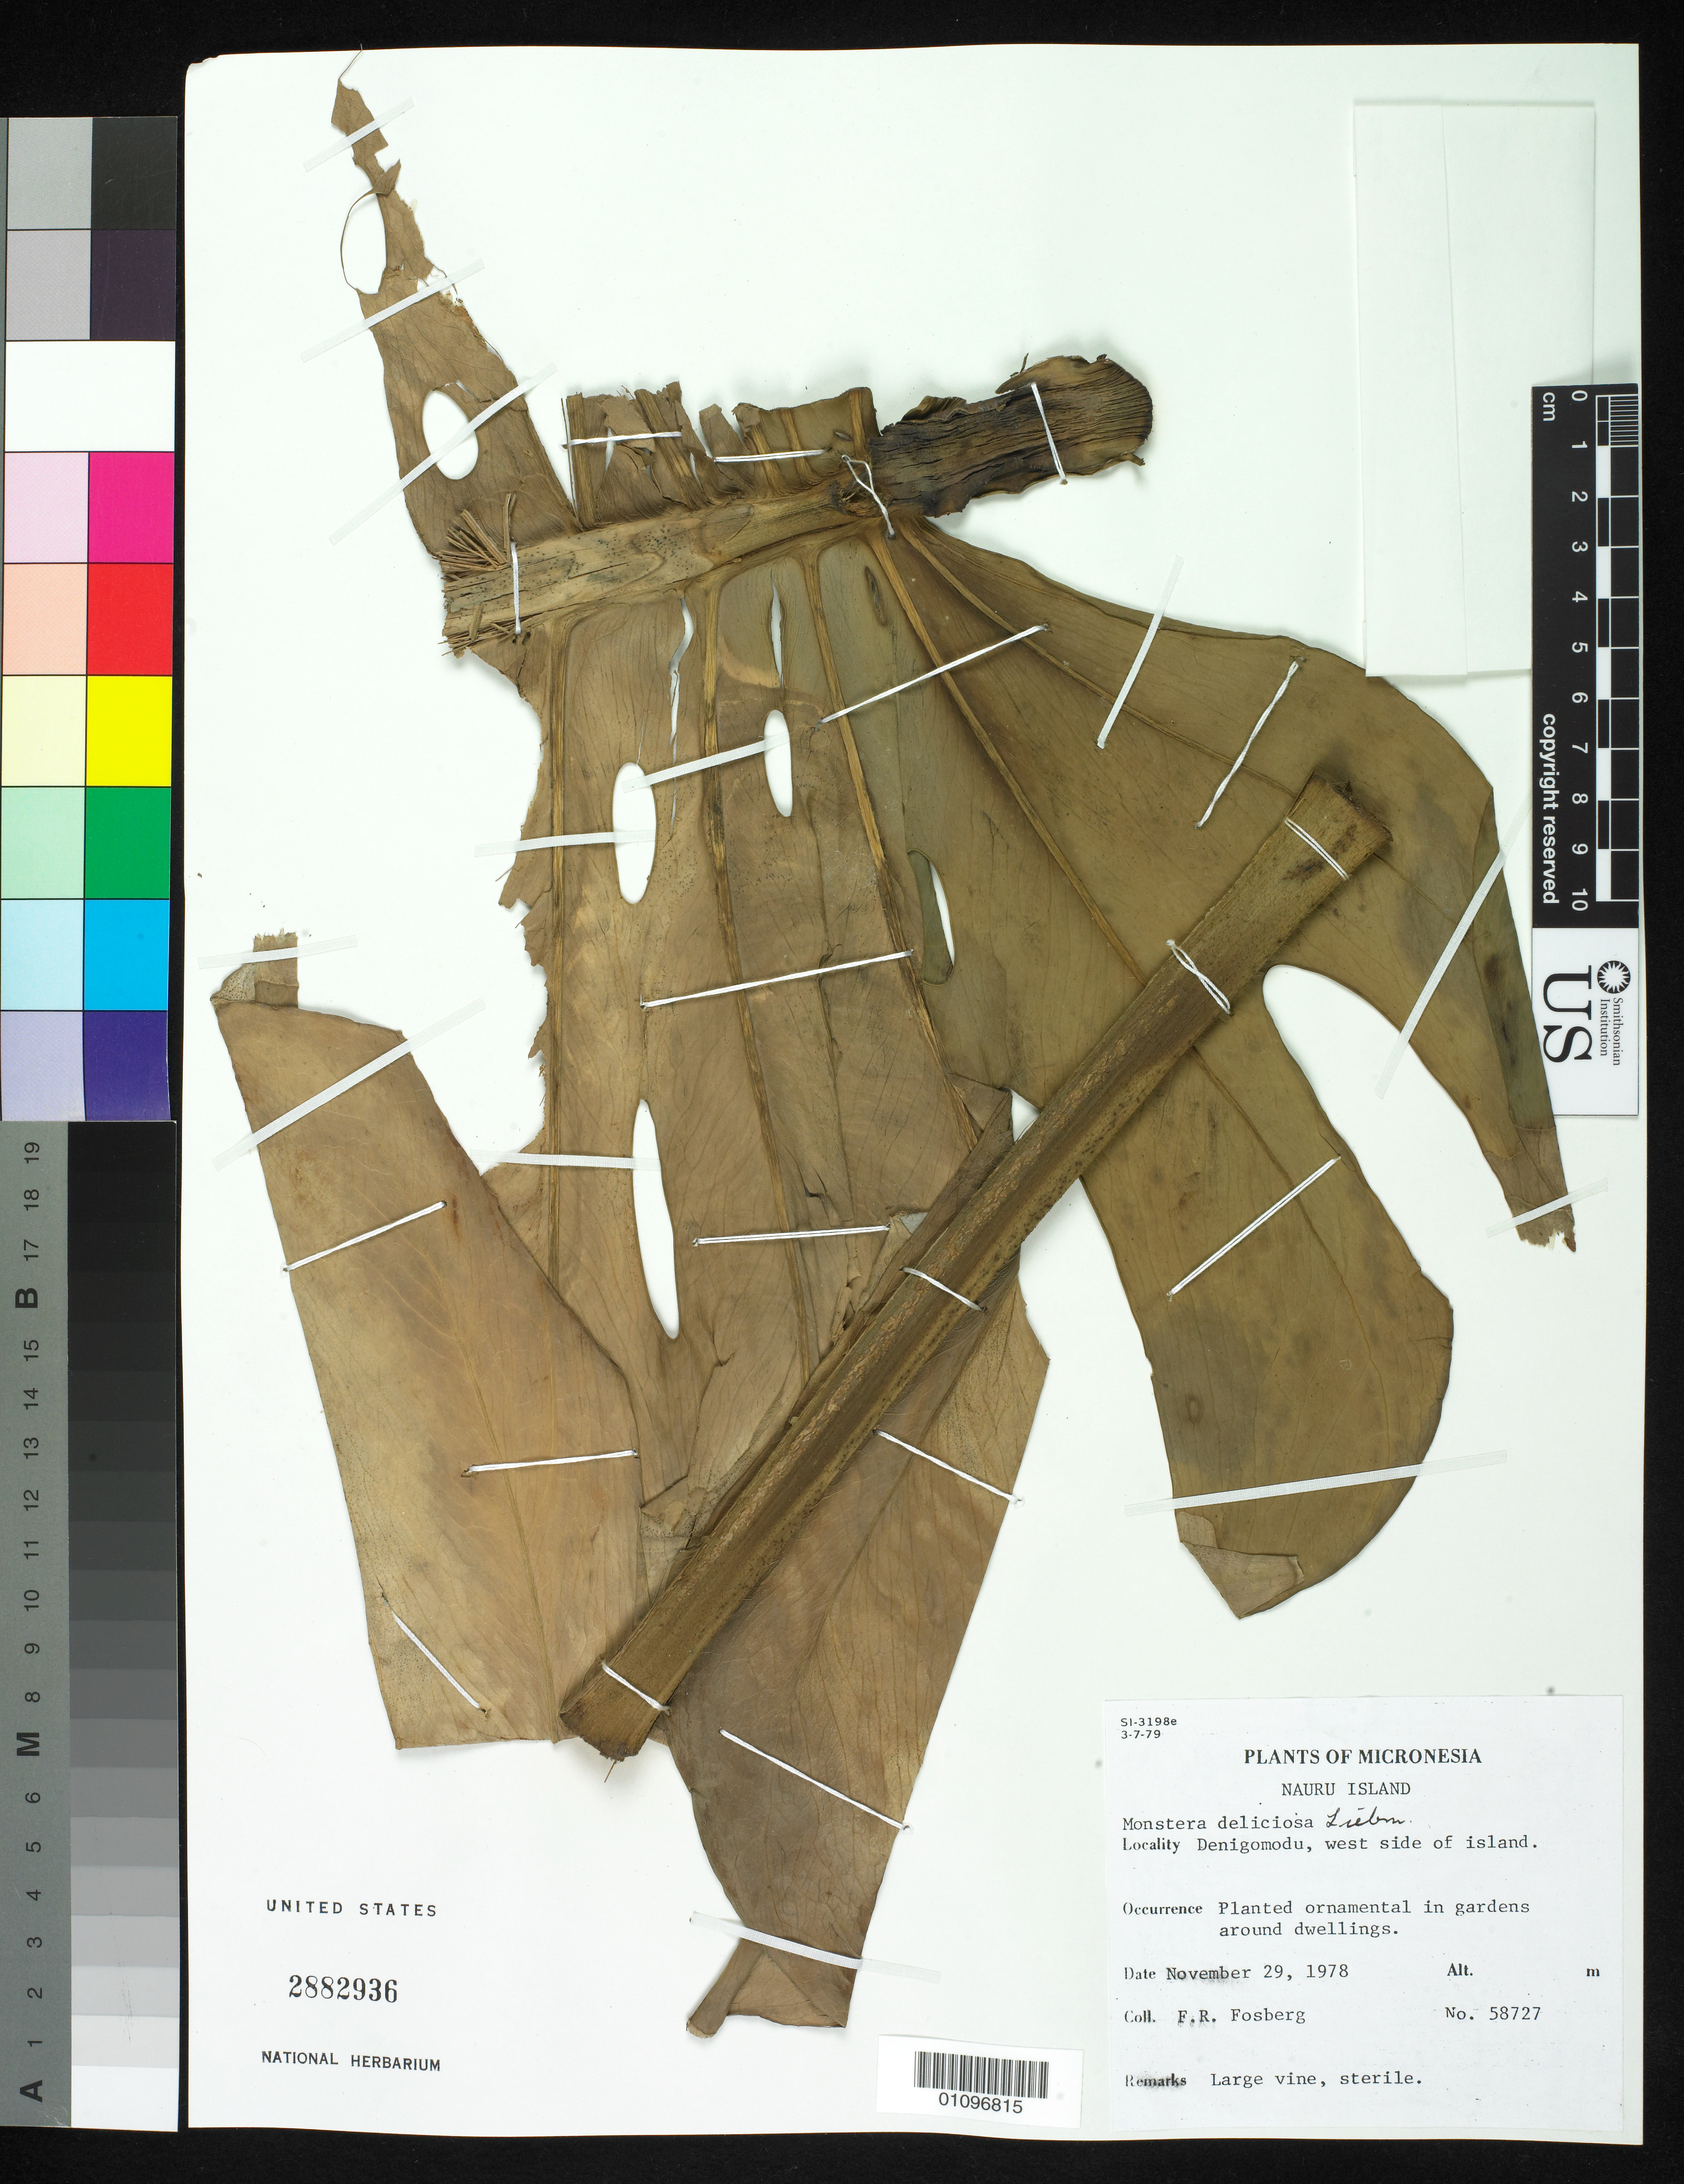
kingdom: Plantae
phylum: Tracheophyta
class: Liliopsida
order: Alismatales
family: Araceae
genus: Monstera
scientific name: Monstera deliciosa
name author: Liebm.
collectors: F. R. Fosberg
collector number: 58727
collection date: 1978-11-29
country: Nauru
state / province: Denigomodu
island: Nauru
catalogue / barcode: US 2882936